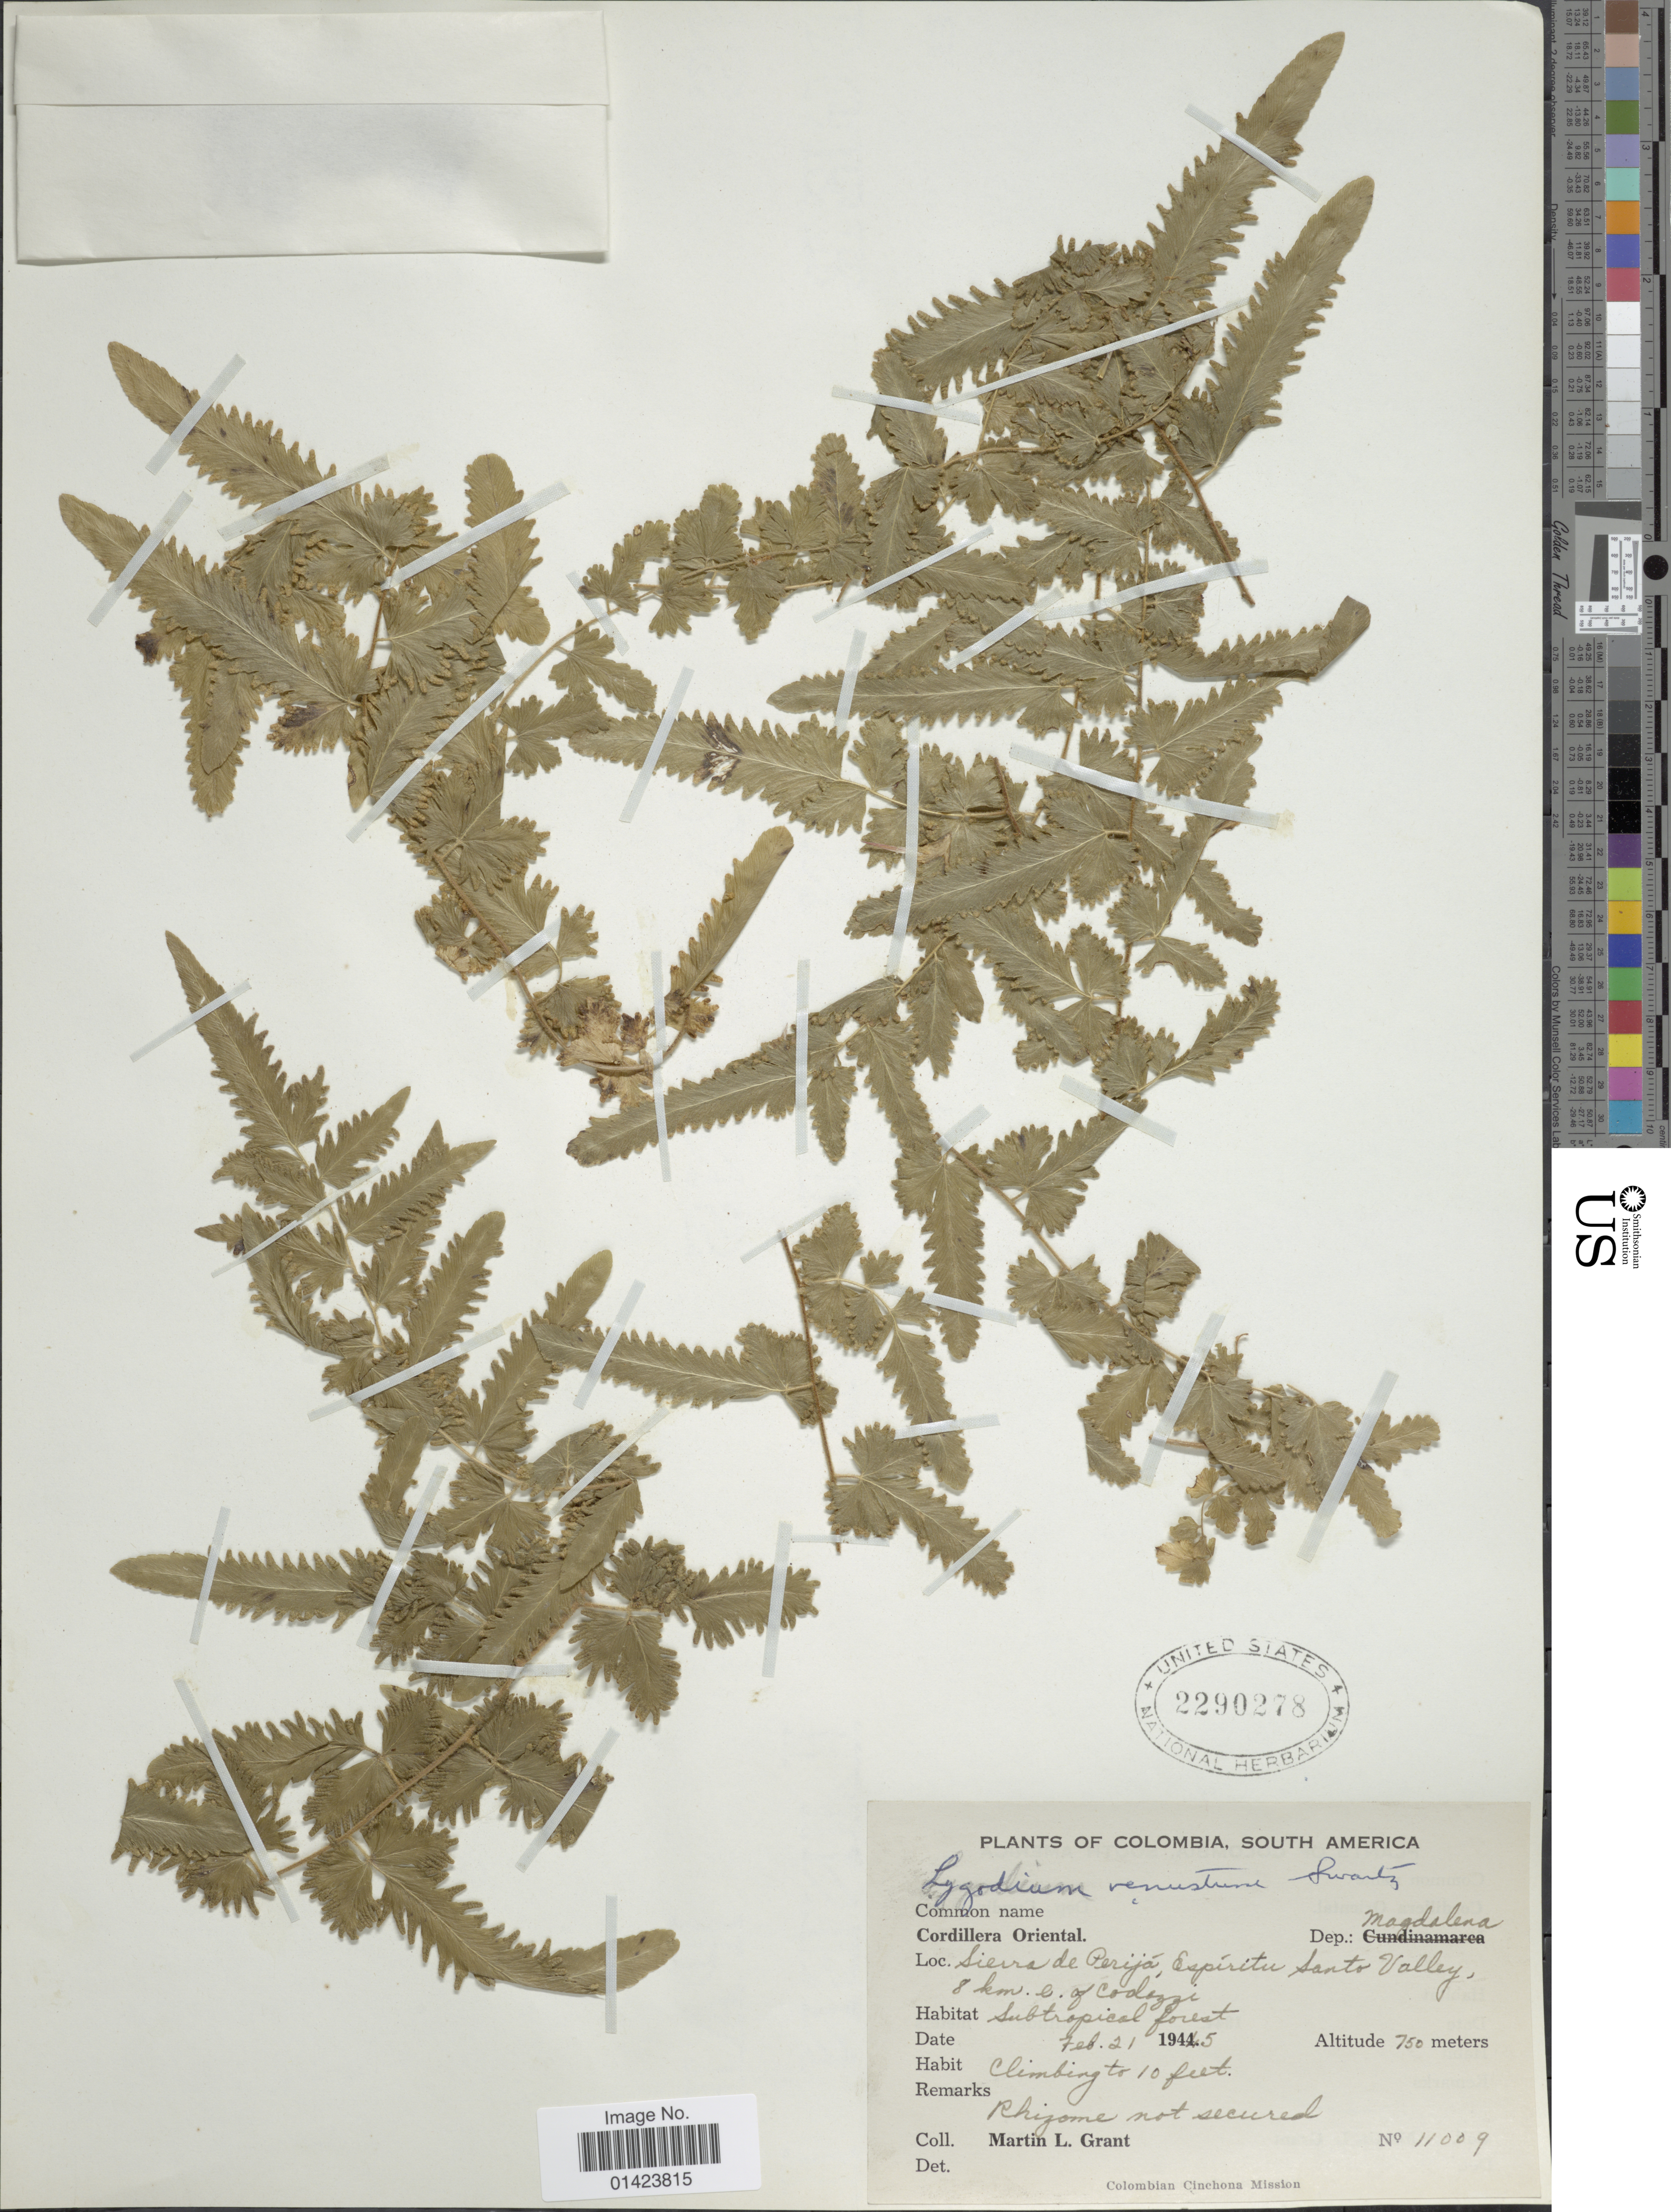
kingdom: Plantae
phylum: Tracheophyta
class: Polypodiopsida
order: Schizaeales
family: Lygodiaceae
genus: Lygodium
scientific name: Lygodium venustum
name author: Sw.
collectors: M. L. Grant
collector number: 11009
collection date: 1945-02-21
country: Colombia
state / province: Magdalena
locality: Colombia, South America, Cordillera Oriental, Dep. Magdalena, Sierra de Perijo, Espiritu Santo Valley, 8km e. of Codazzi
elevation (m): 750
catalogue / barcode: US 2290278